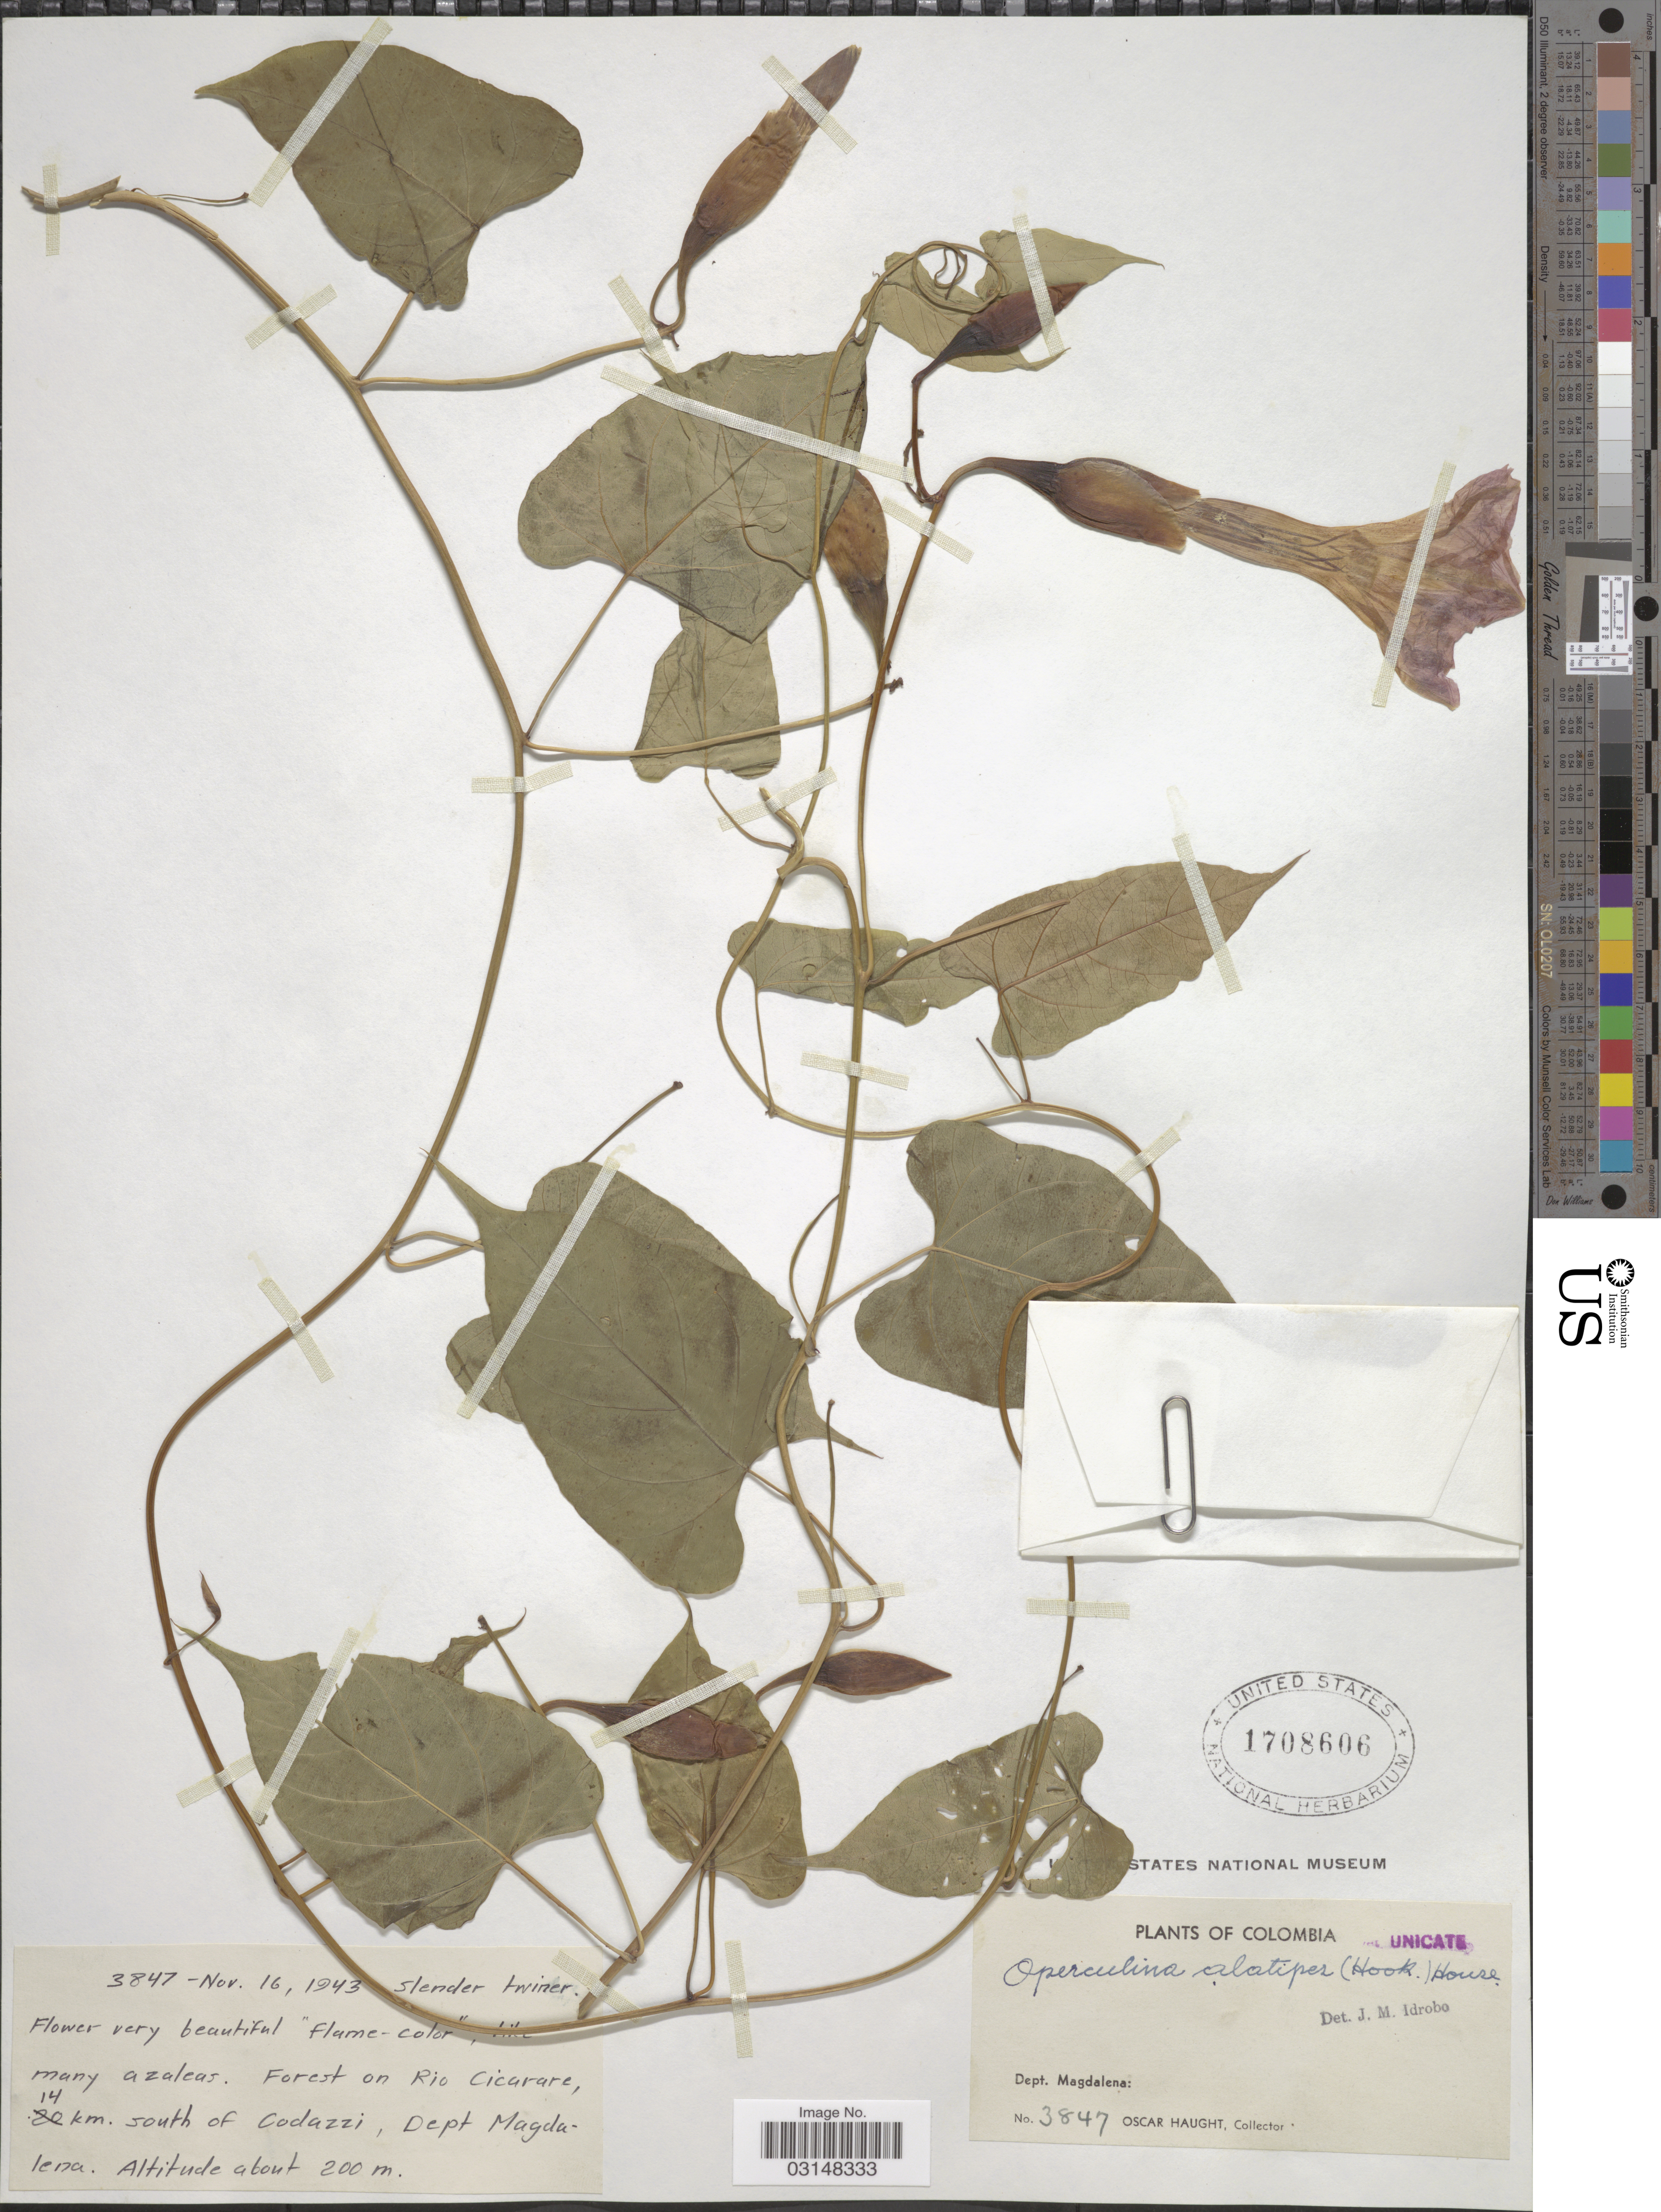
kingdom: Plantae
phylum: Tracheophyta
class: Magnoliopsida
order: Solanales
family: Convolvulaceae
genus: Operculina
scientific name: Operculina alatipes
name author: (Hook. f.) House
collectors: O. L. Haught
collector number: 3847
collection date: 1943-11-16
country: Colombia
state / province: Magdalena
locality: Forest on Rio Cicarare, 14 km. south of Codazzi, Dept. Magdalena.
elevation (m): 200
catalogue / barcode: US 1708606